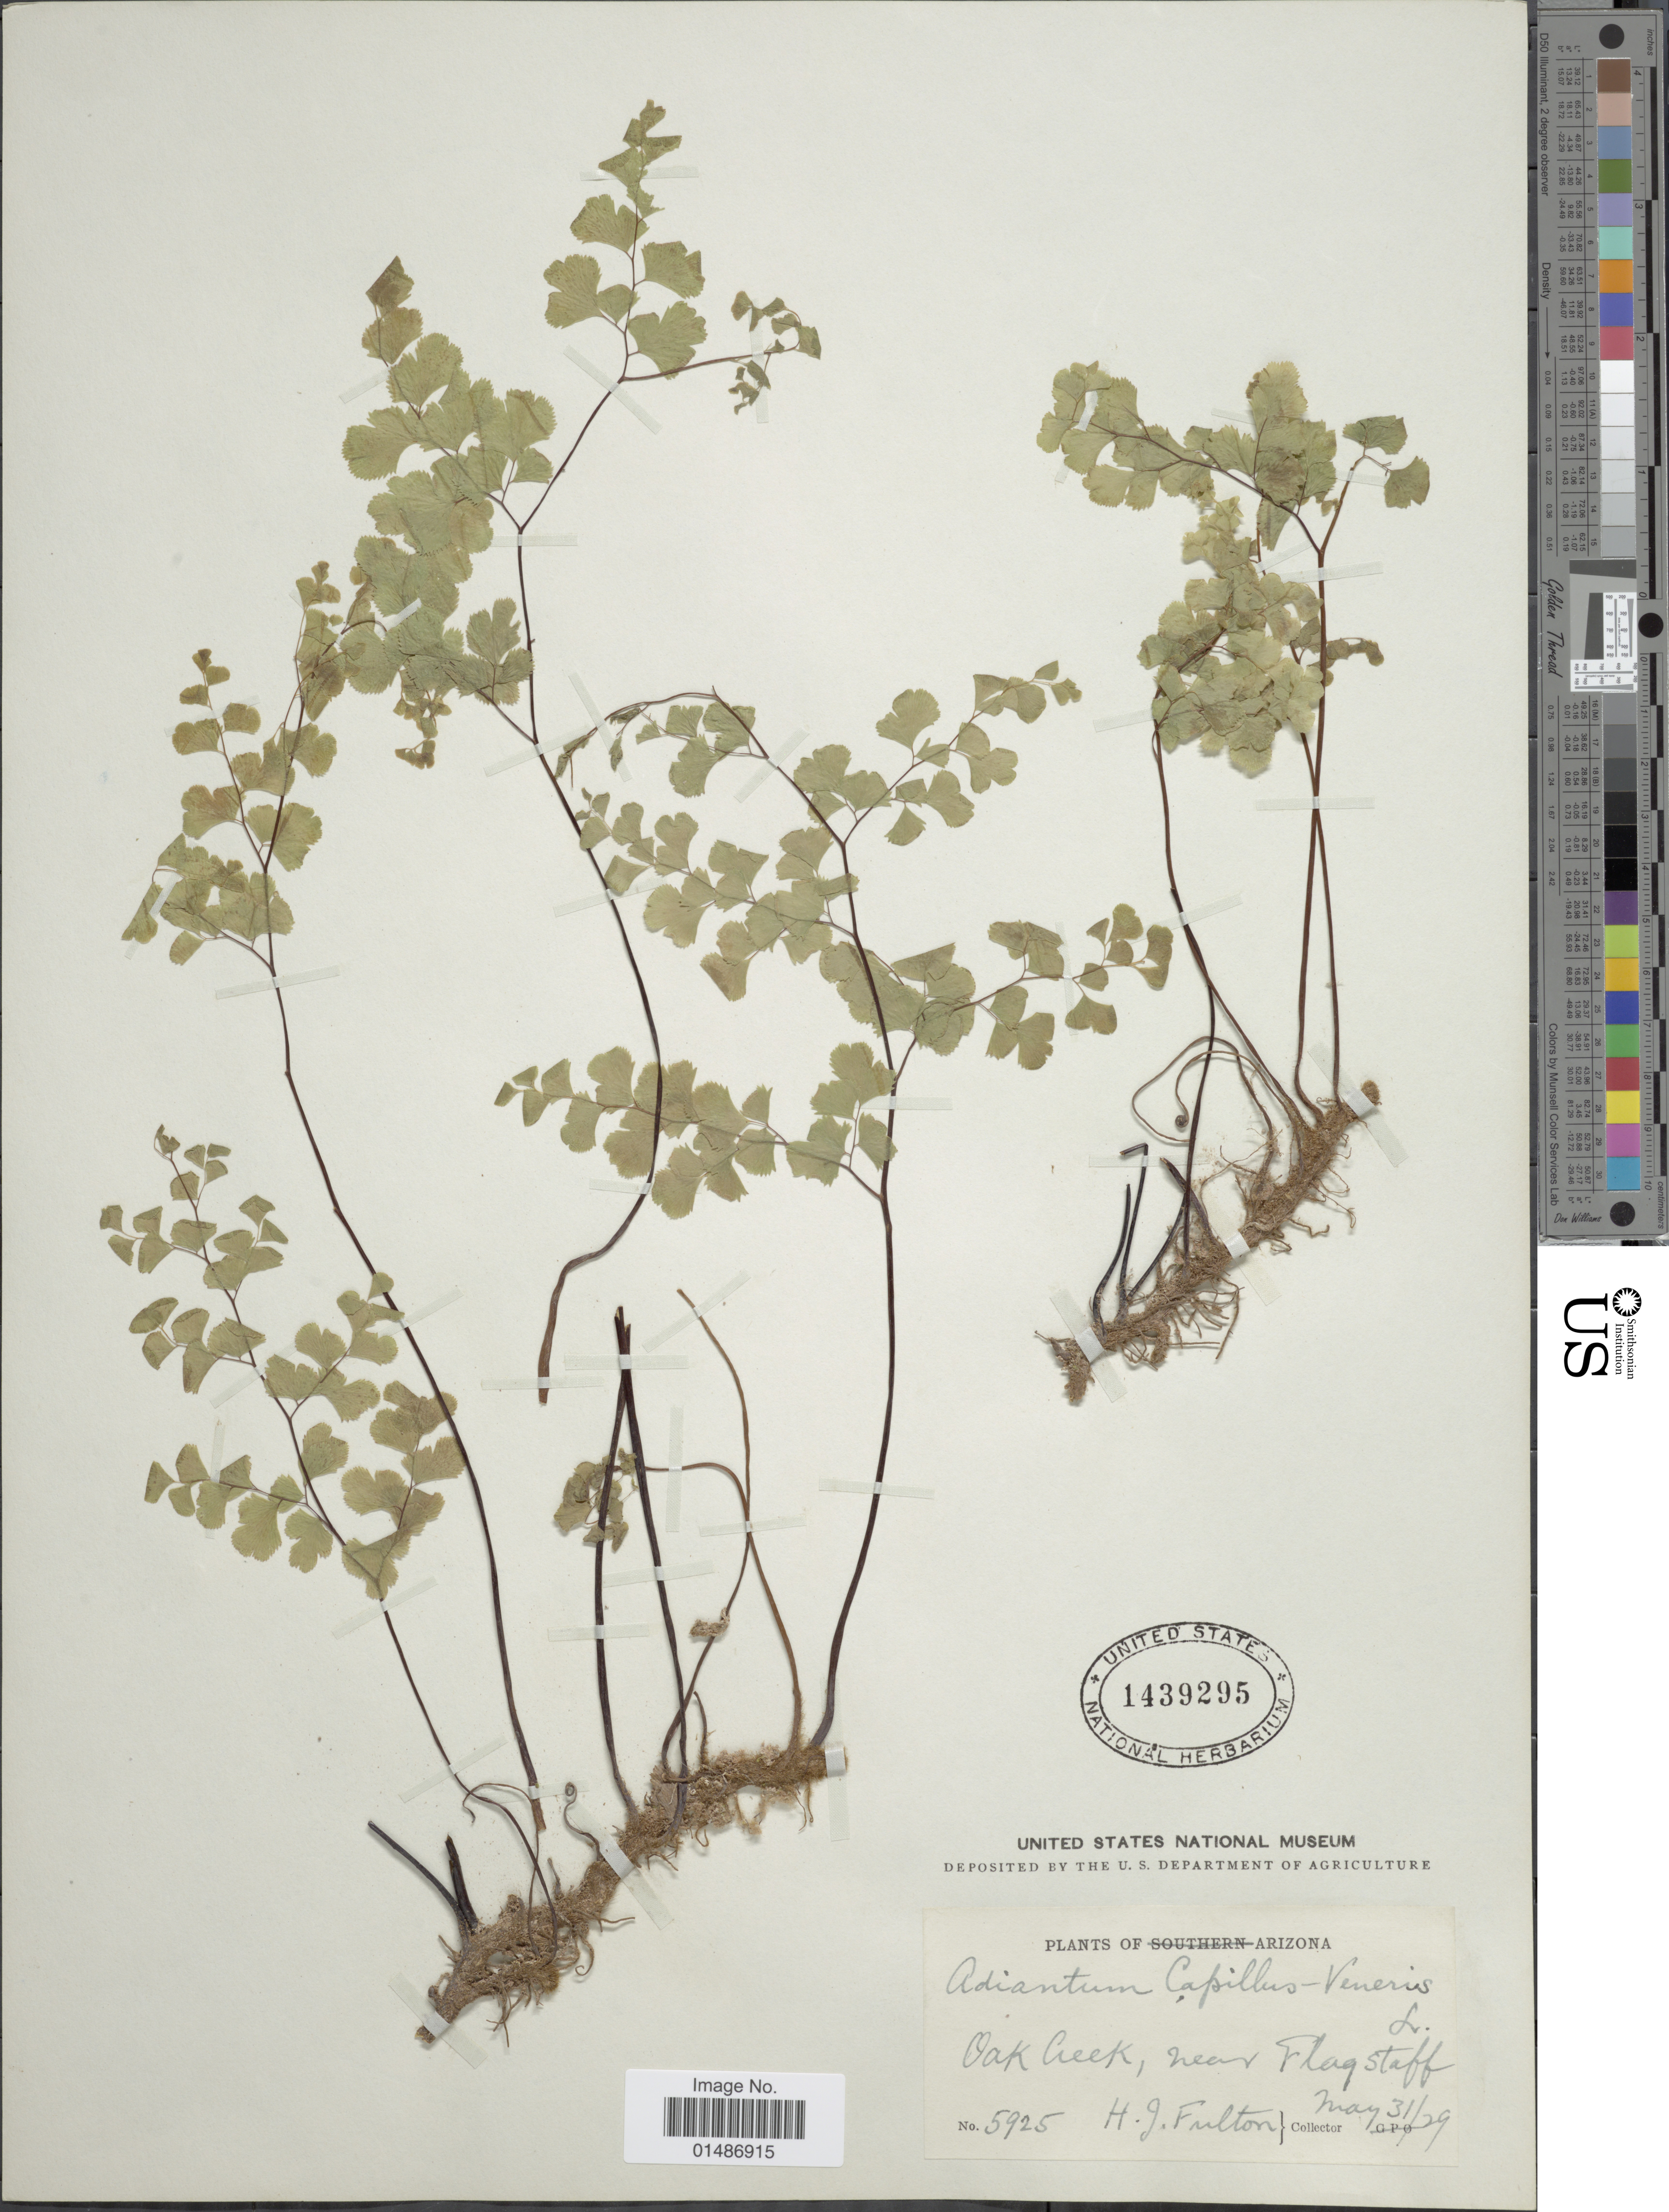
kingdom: Plantae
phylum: Tracheophyta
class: Polypodiopsida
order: Polypodiales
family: Pteridaceae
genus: Adiantum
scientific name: Adiantum capillus-veneris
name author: L.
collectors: H. Fulton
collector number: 5925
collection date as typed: Transcribed d/m/y: 31/5/29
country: United States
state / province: Arizona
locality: Oak Creek, near Flagstaff.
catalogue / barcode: US 1439295